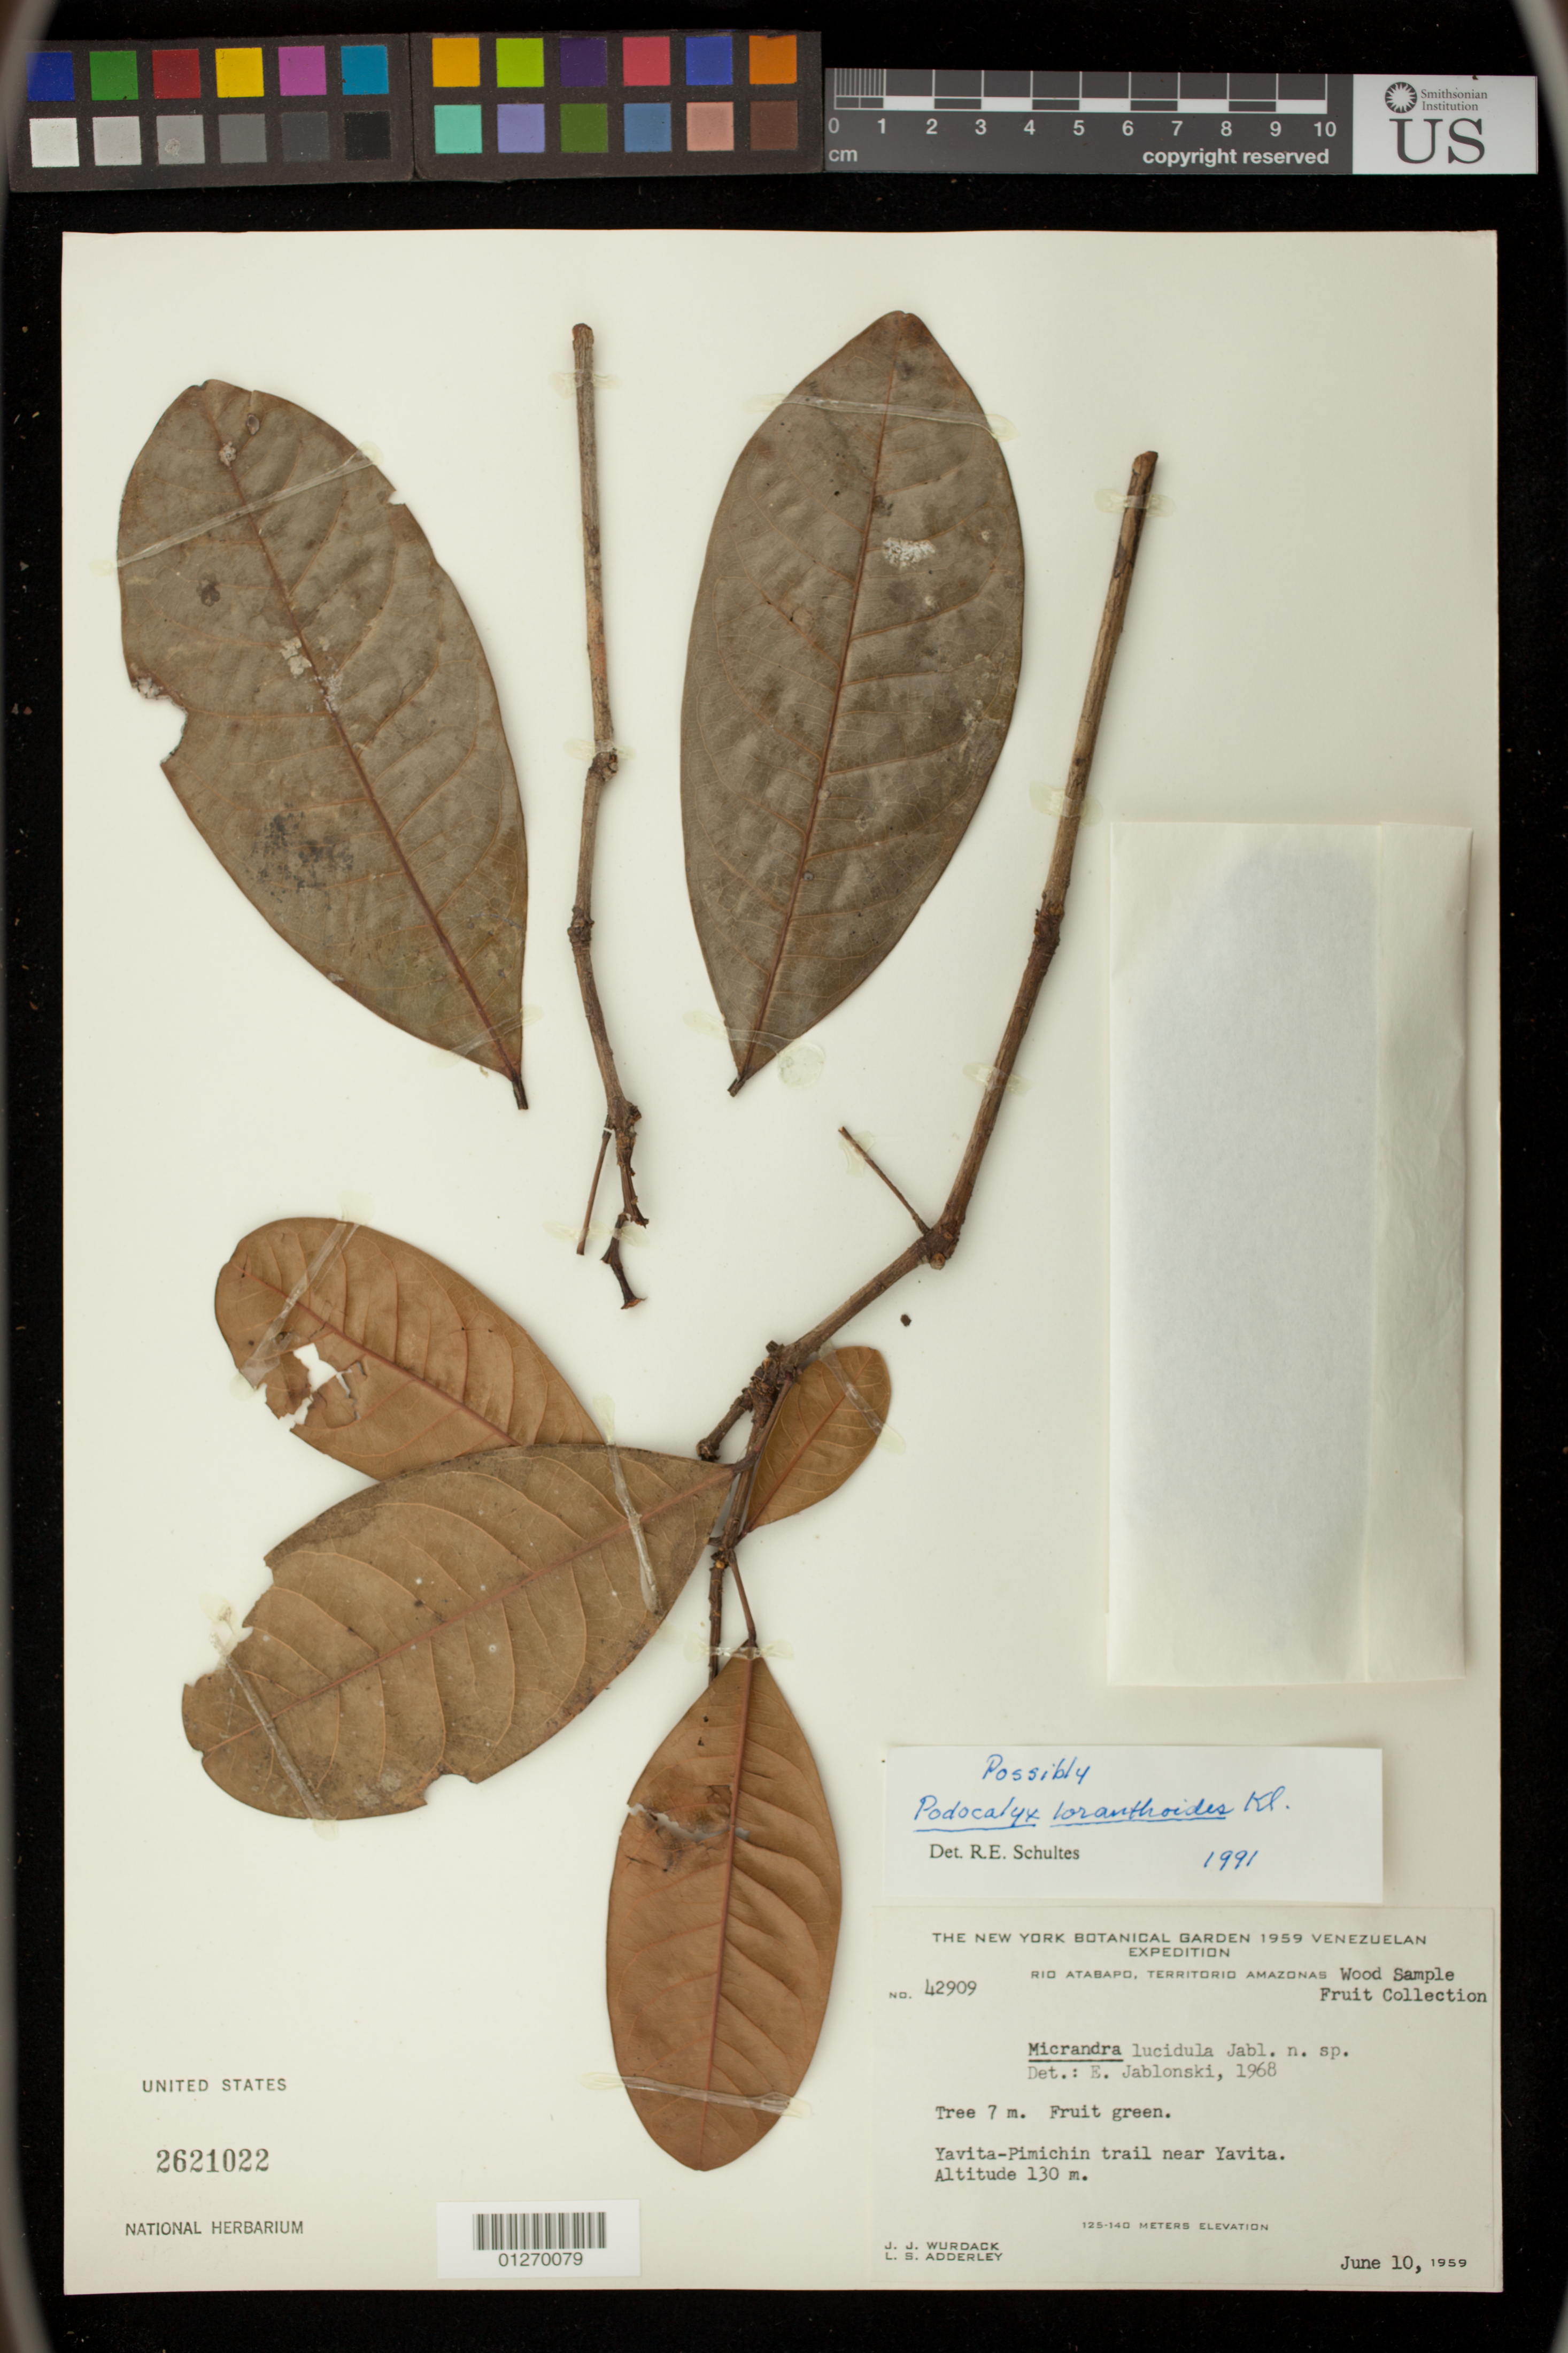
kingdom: Plantae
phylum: Tracheophyta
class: Magnoliopsida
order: Malpighiales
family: Picrodendraceae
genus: Dissiliaria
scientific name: Dissiliaria baloghioides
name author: F. Muell. ex Baill.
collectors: J. J. Wurdack & L. S. Adderley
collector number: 42909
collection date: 1959-06-10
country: Brazil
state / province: Amazonas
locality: Rio Atabapo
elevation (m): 130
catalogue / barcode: US 2621022